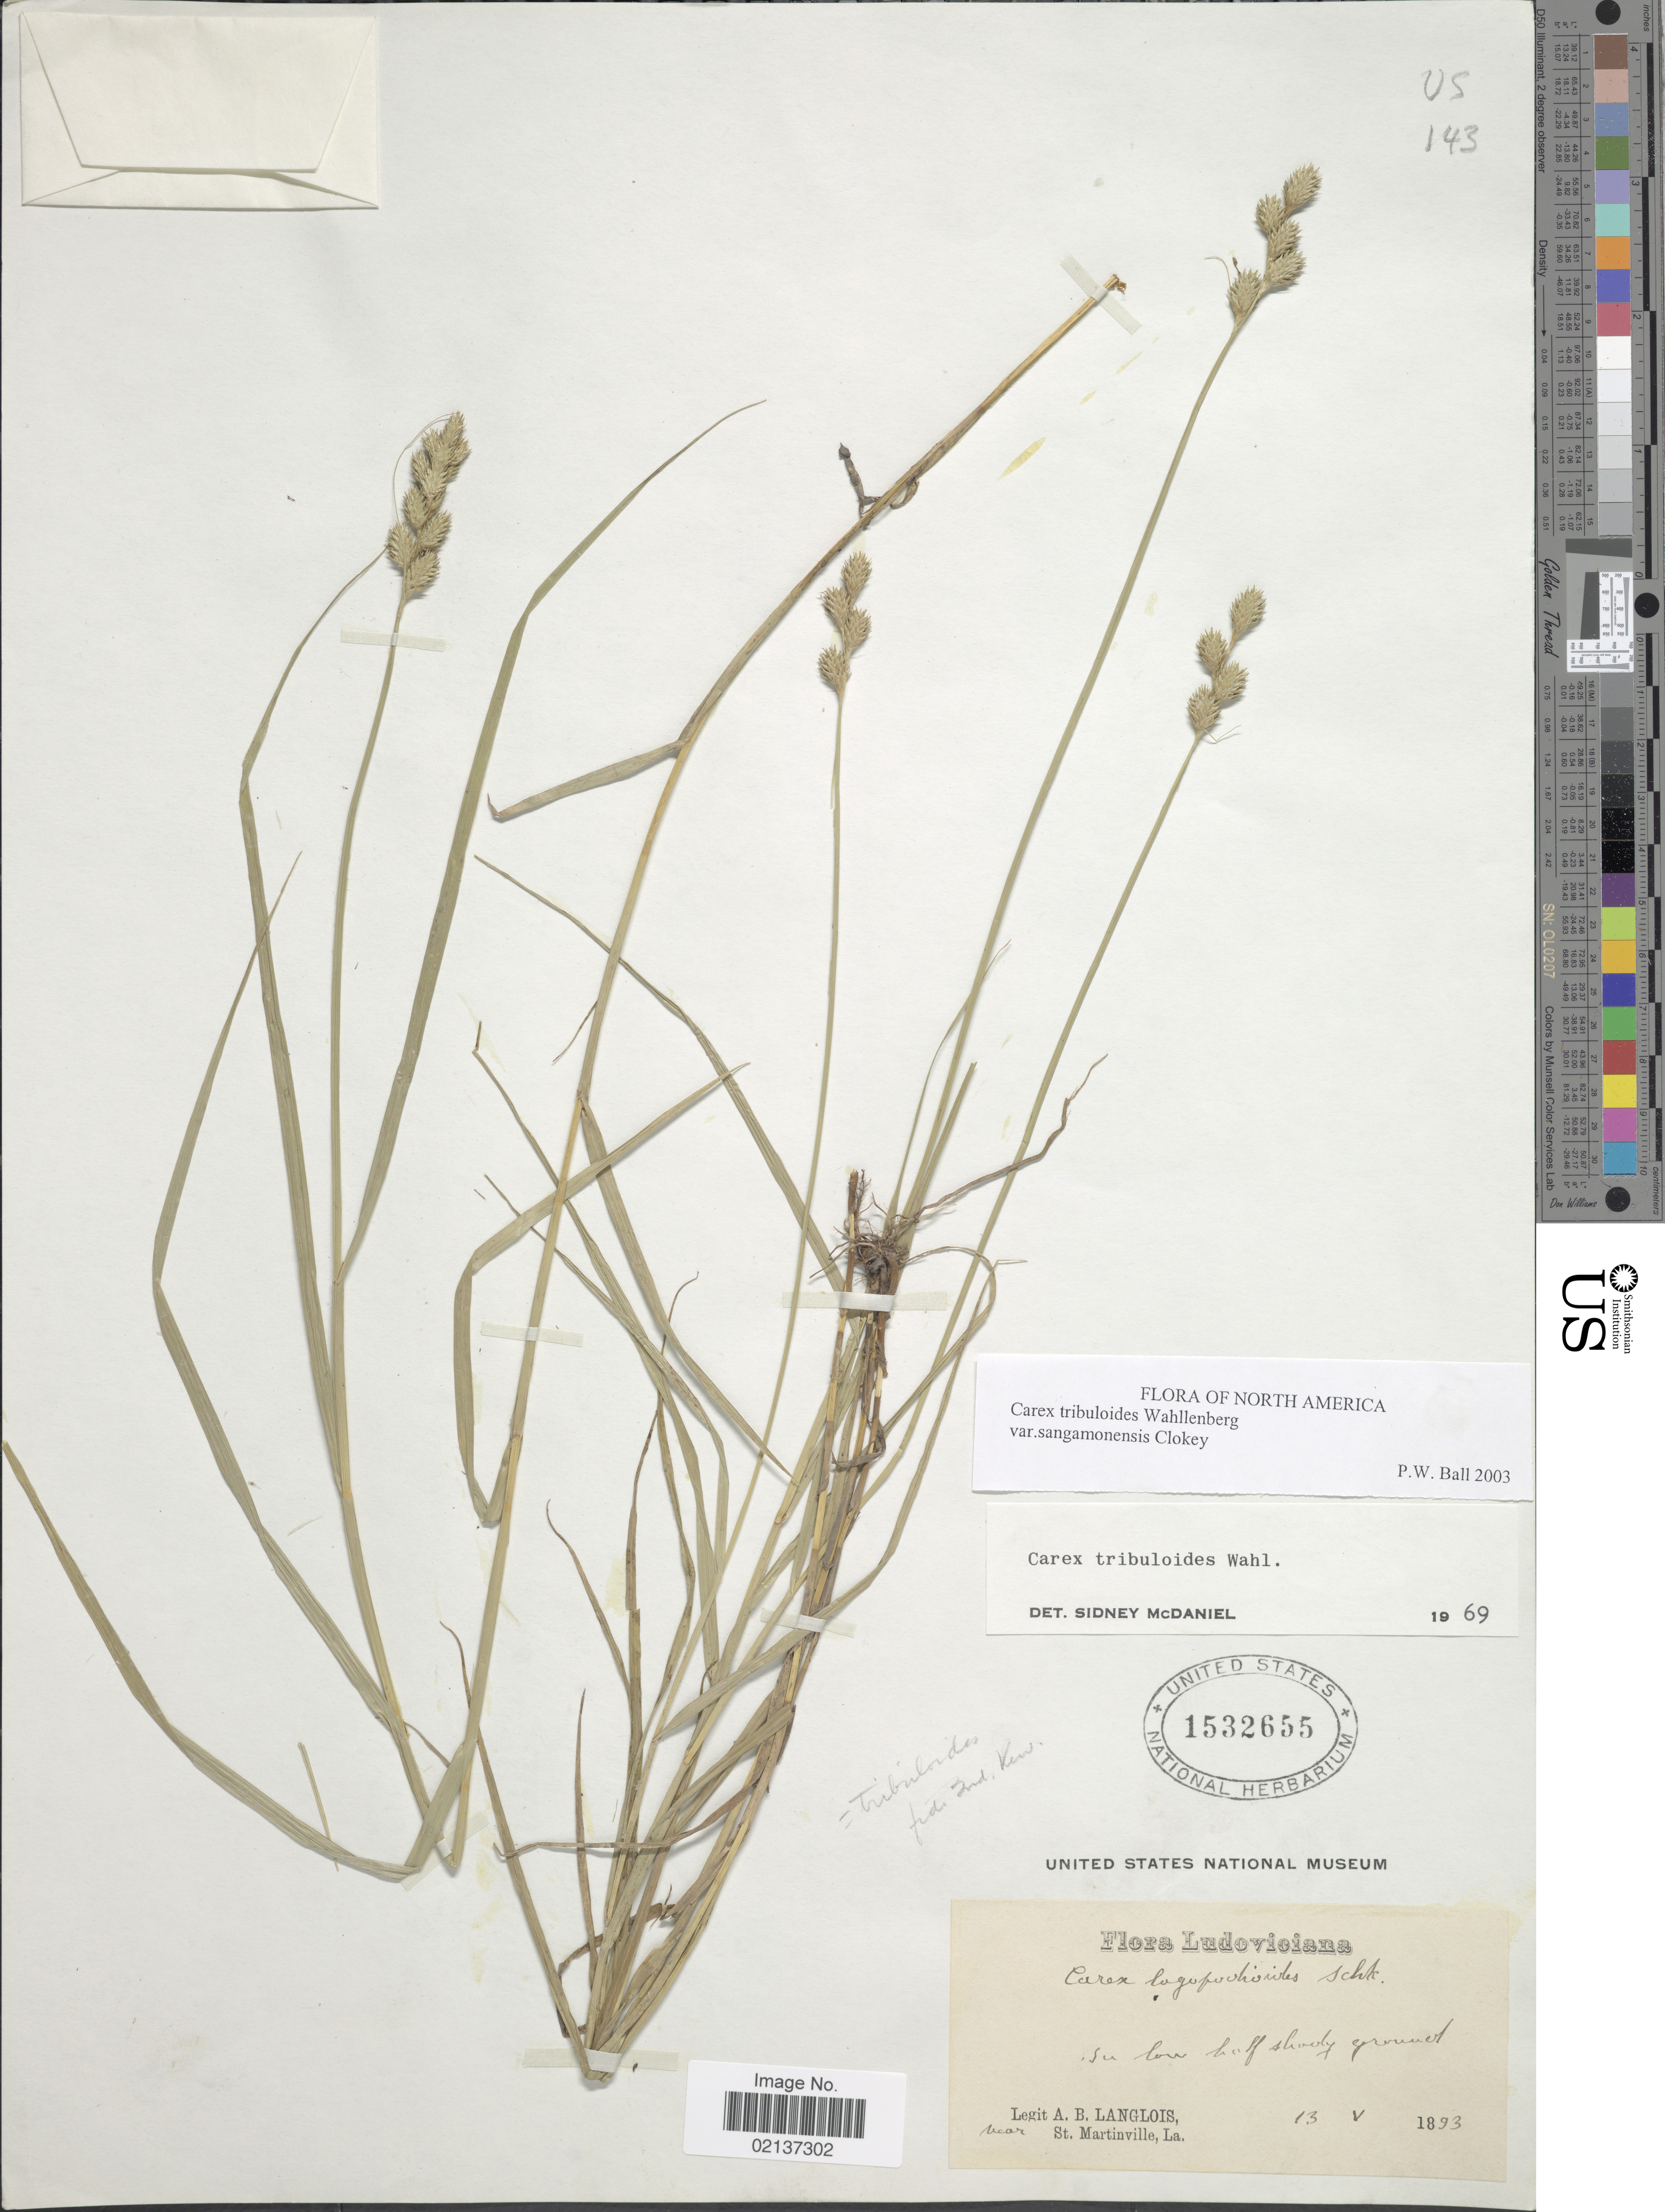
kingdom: Plantae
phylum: Tracheophyta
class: Liliopsida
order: Poales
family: Cyperaceae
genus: Carex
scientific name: Carex tribuloides var. sangamonensis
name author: Clokey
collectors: A. Langlois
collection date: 1893-05-13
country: United States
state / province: Louisiana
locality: near St. Martinville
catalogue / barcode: US 1532655